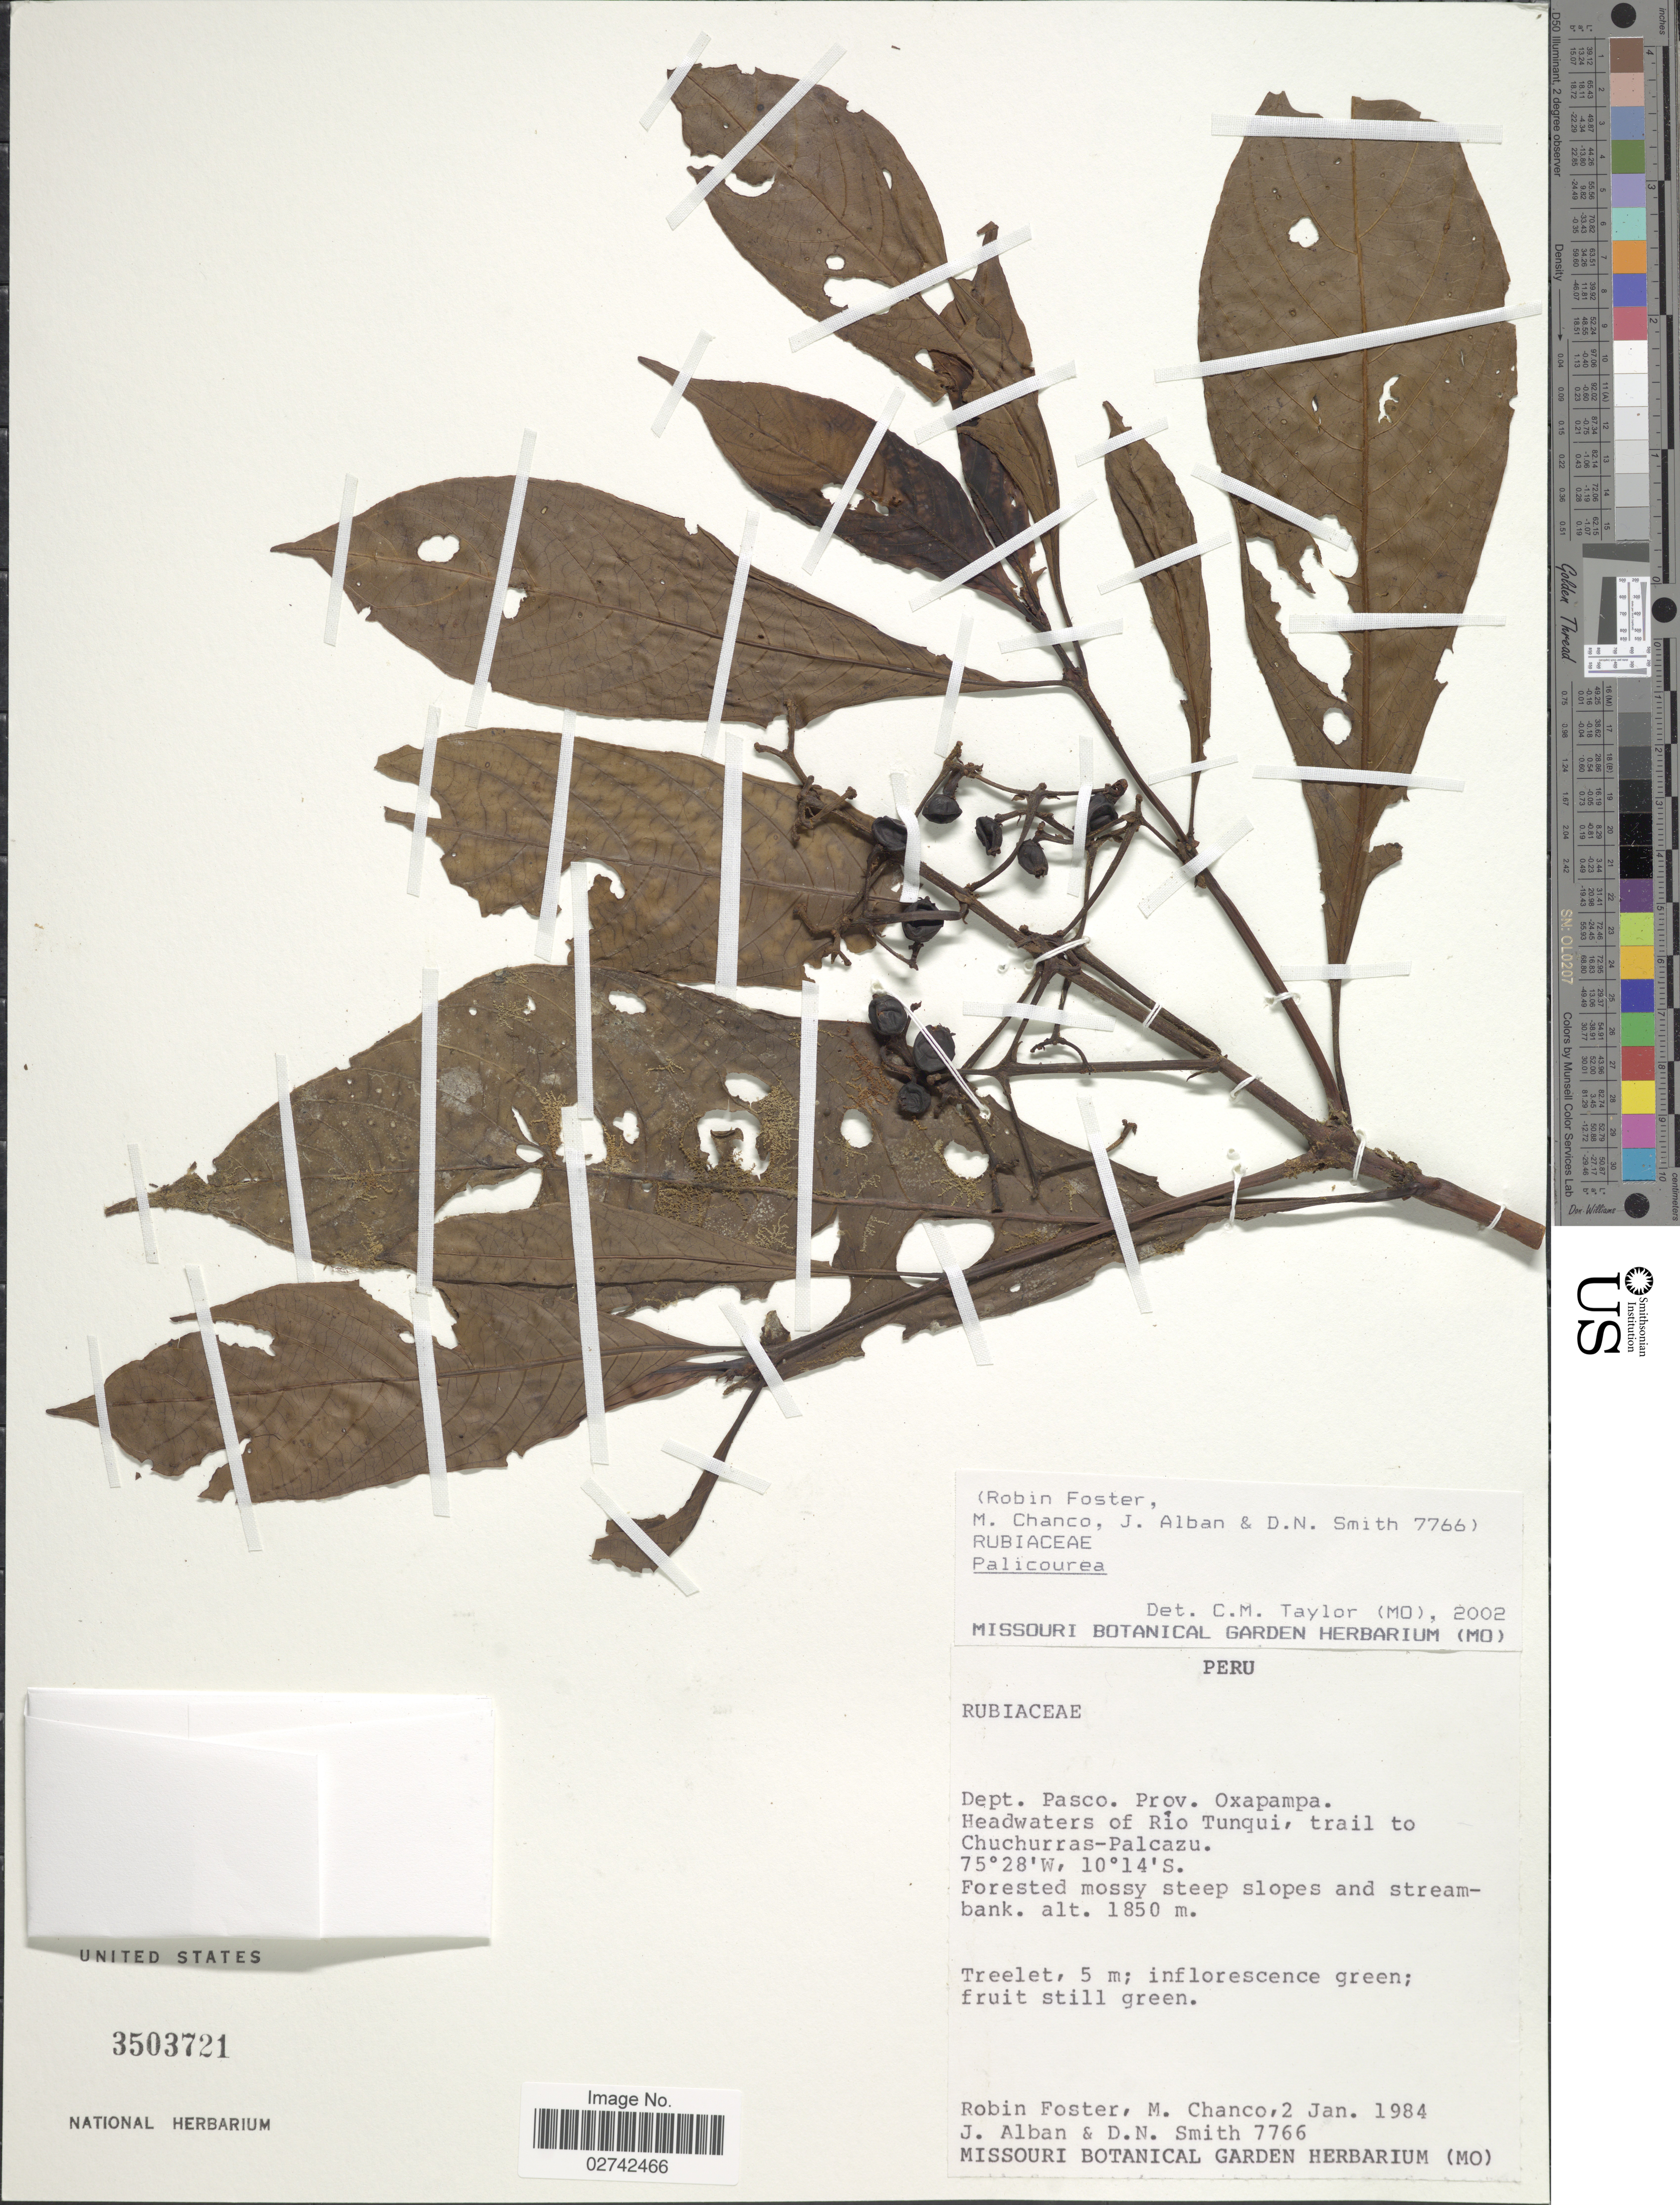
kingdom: Plantae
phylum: Tracheophyta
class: Magnoliopsida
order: Gentianales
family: Rubiaceae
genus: Palicourea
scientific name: Palicourea sp.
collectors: R. B. Foster, M. Chanco, J. Alban & D. Smith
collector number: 7766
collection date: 1984-01-02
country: Peru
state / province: Pasco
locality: Prov. Oxapampa, Headwaters of Rio Tunqui, trail to Chuchurras-Palcazu, forested mossy steep slopes and streambank.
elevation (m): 1850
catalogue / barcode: US 3503721